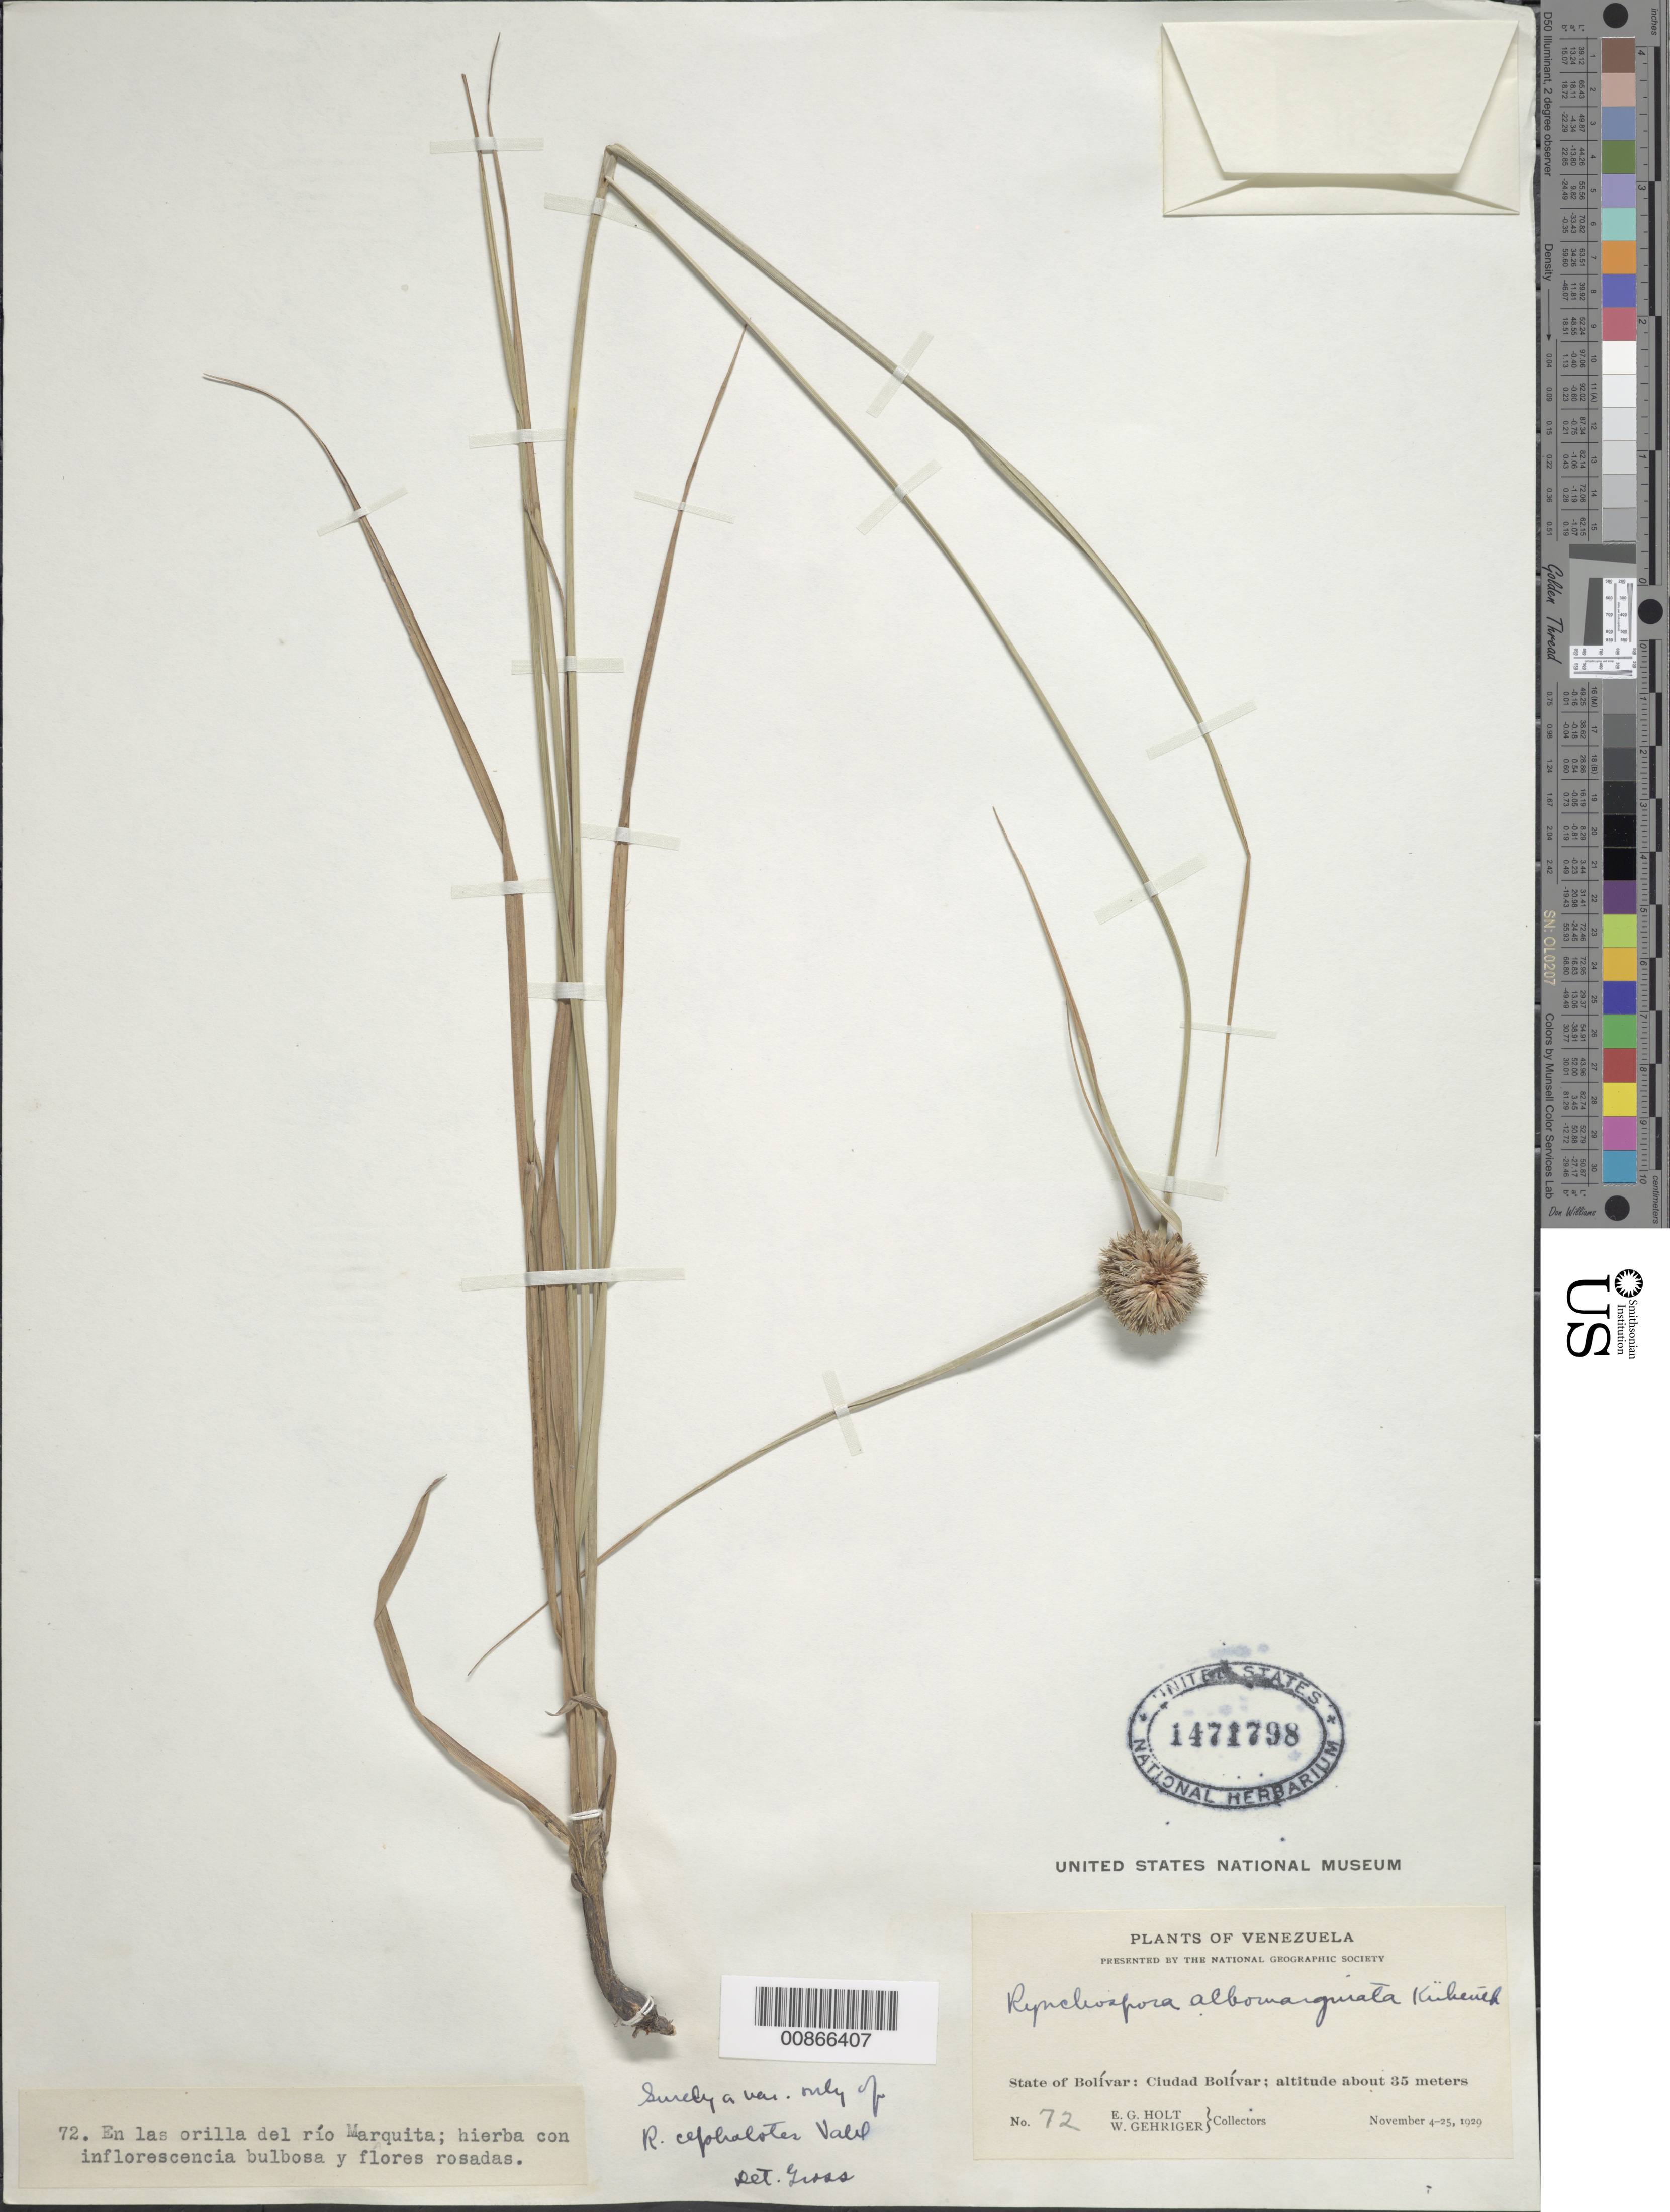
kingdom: Plantae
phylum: Tracheophyta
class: Liliopsida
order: Poales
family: Cyperaceae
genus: Rhynchospora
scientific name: Rhynchospora albomarginata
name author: Kük.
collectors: E. Holt & W. Gehriger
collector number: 72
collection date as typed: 4-Nov-29 to 25-Nov-29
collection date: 1929-11-04/1929-11-25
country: Venezuela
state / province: Bolívar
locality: Ciudad Bolívar, Río Marquita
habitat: Orilla del rio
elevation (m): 35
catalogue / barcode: US 1471798